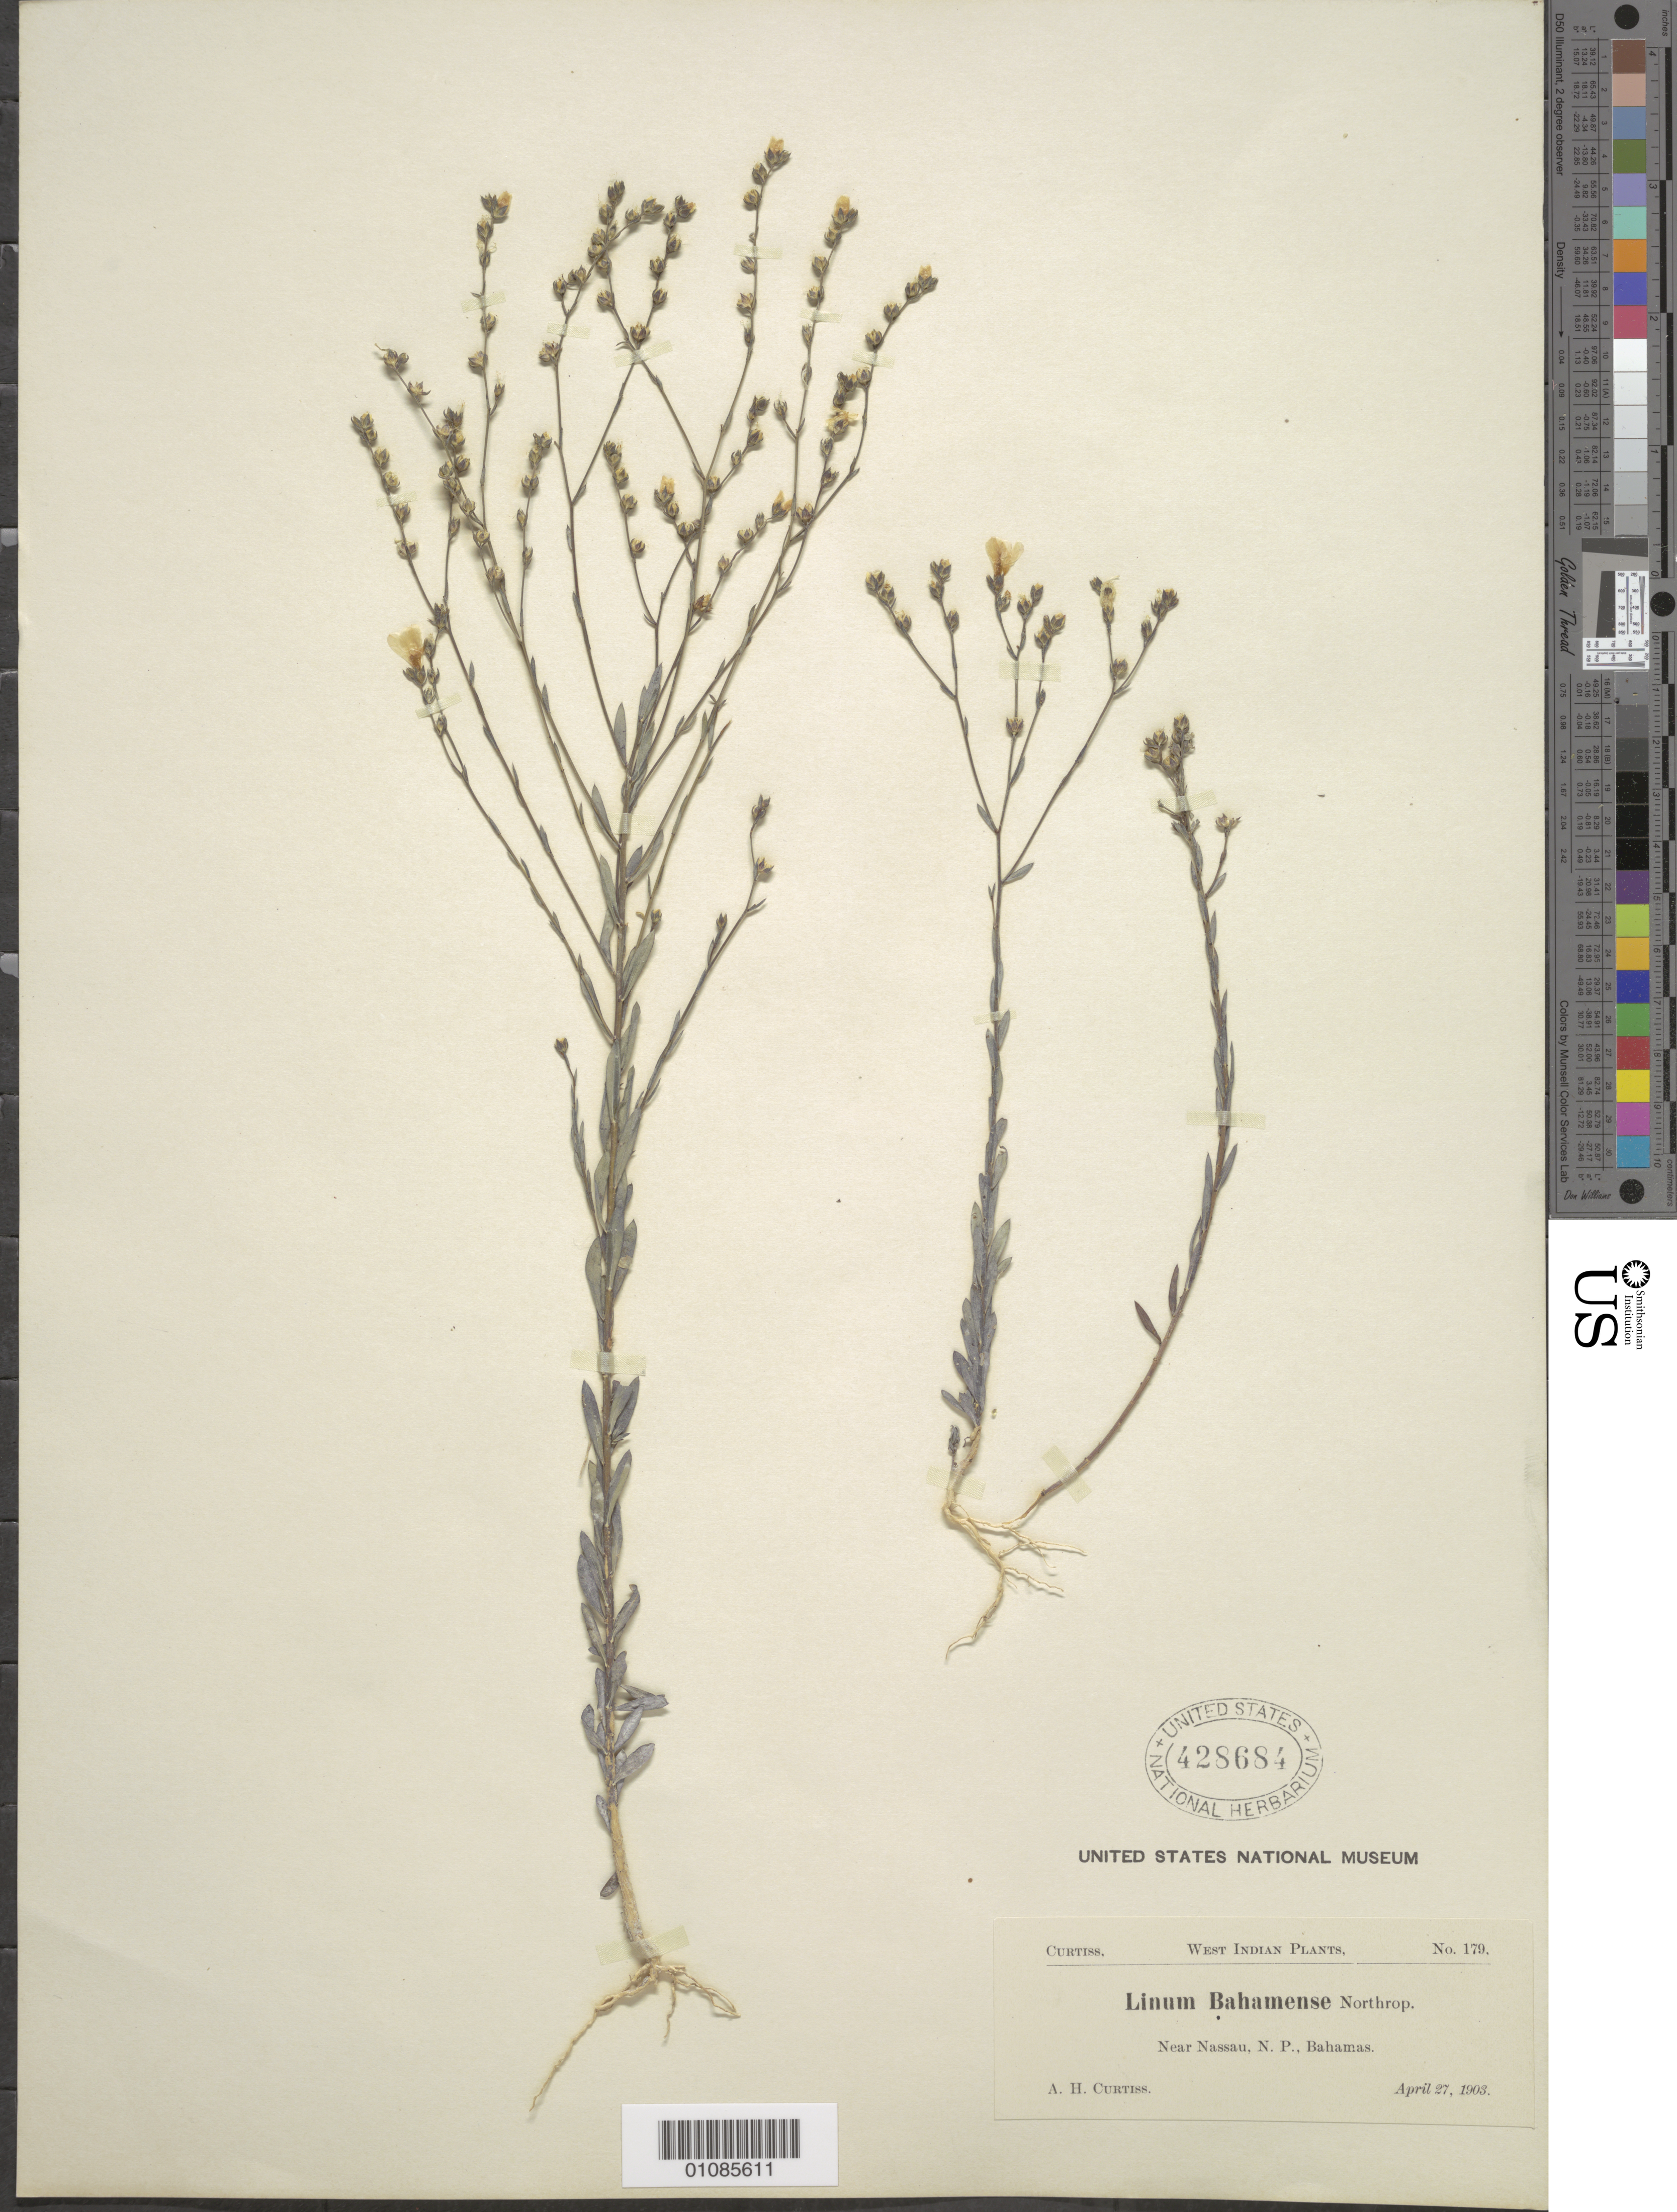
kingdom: Plantae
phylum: Tracheophyta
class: Magnoliopsida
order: Malpighiales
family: Linaceae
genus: Linum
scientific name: Linum bahamense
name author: Northr.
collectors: A. H. Curtiss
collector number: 179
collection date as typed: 27 Apr 1903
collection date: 1903-04-27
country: Bahamas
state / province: New Providence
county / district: Nassau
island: New Providence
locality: Near Nassau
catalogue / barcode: US 428684